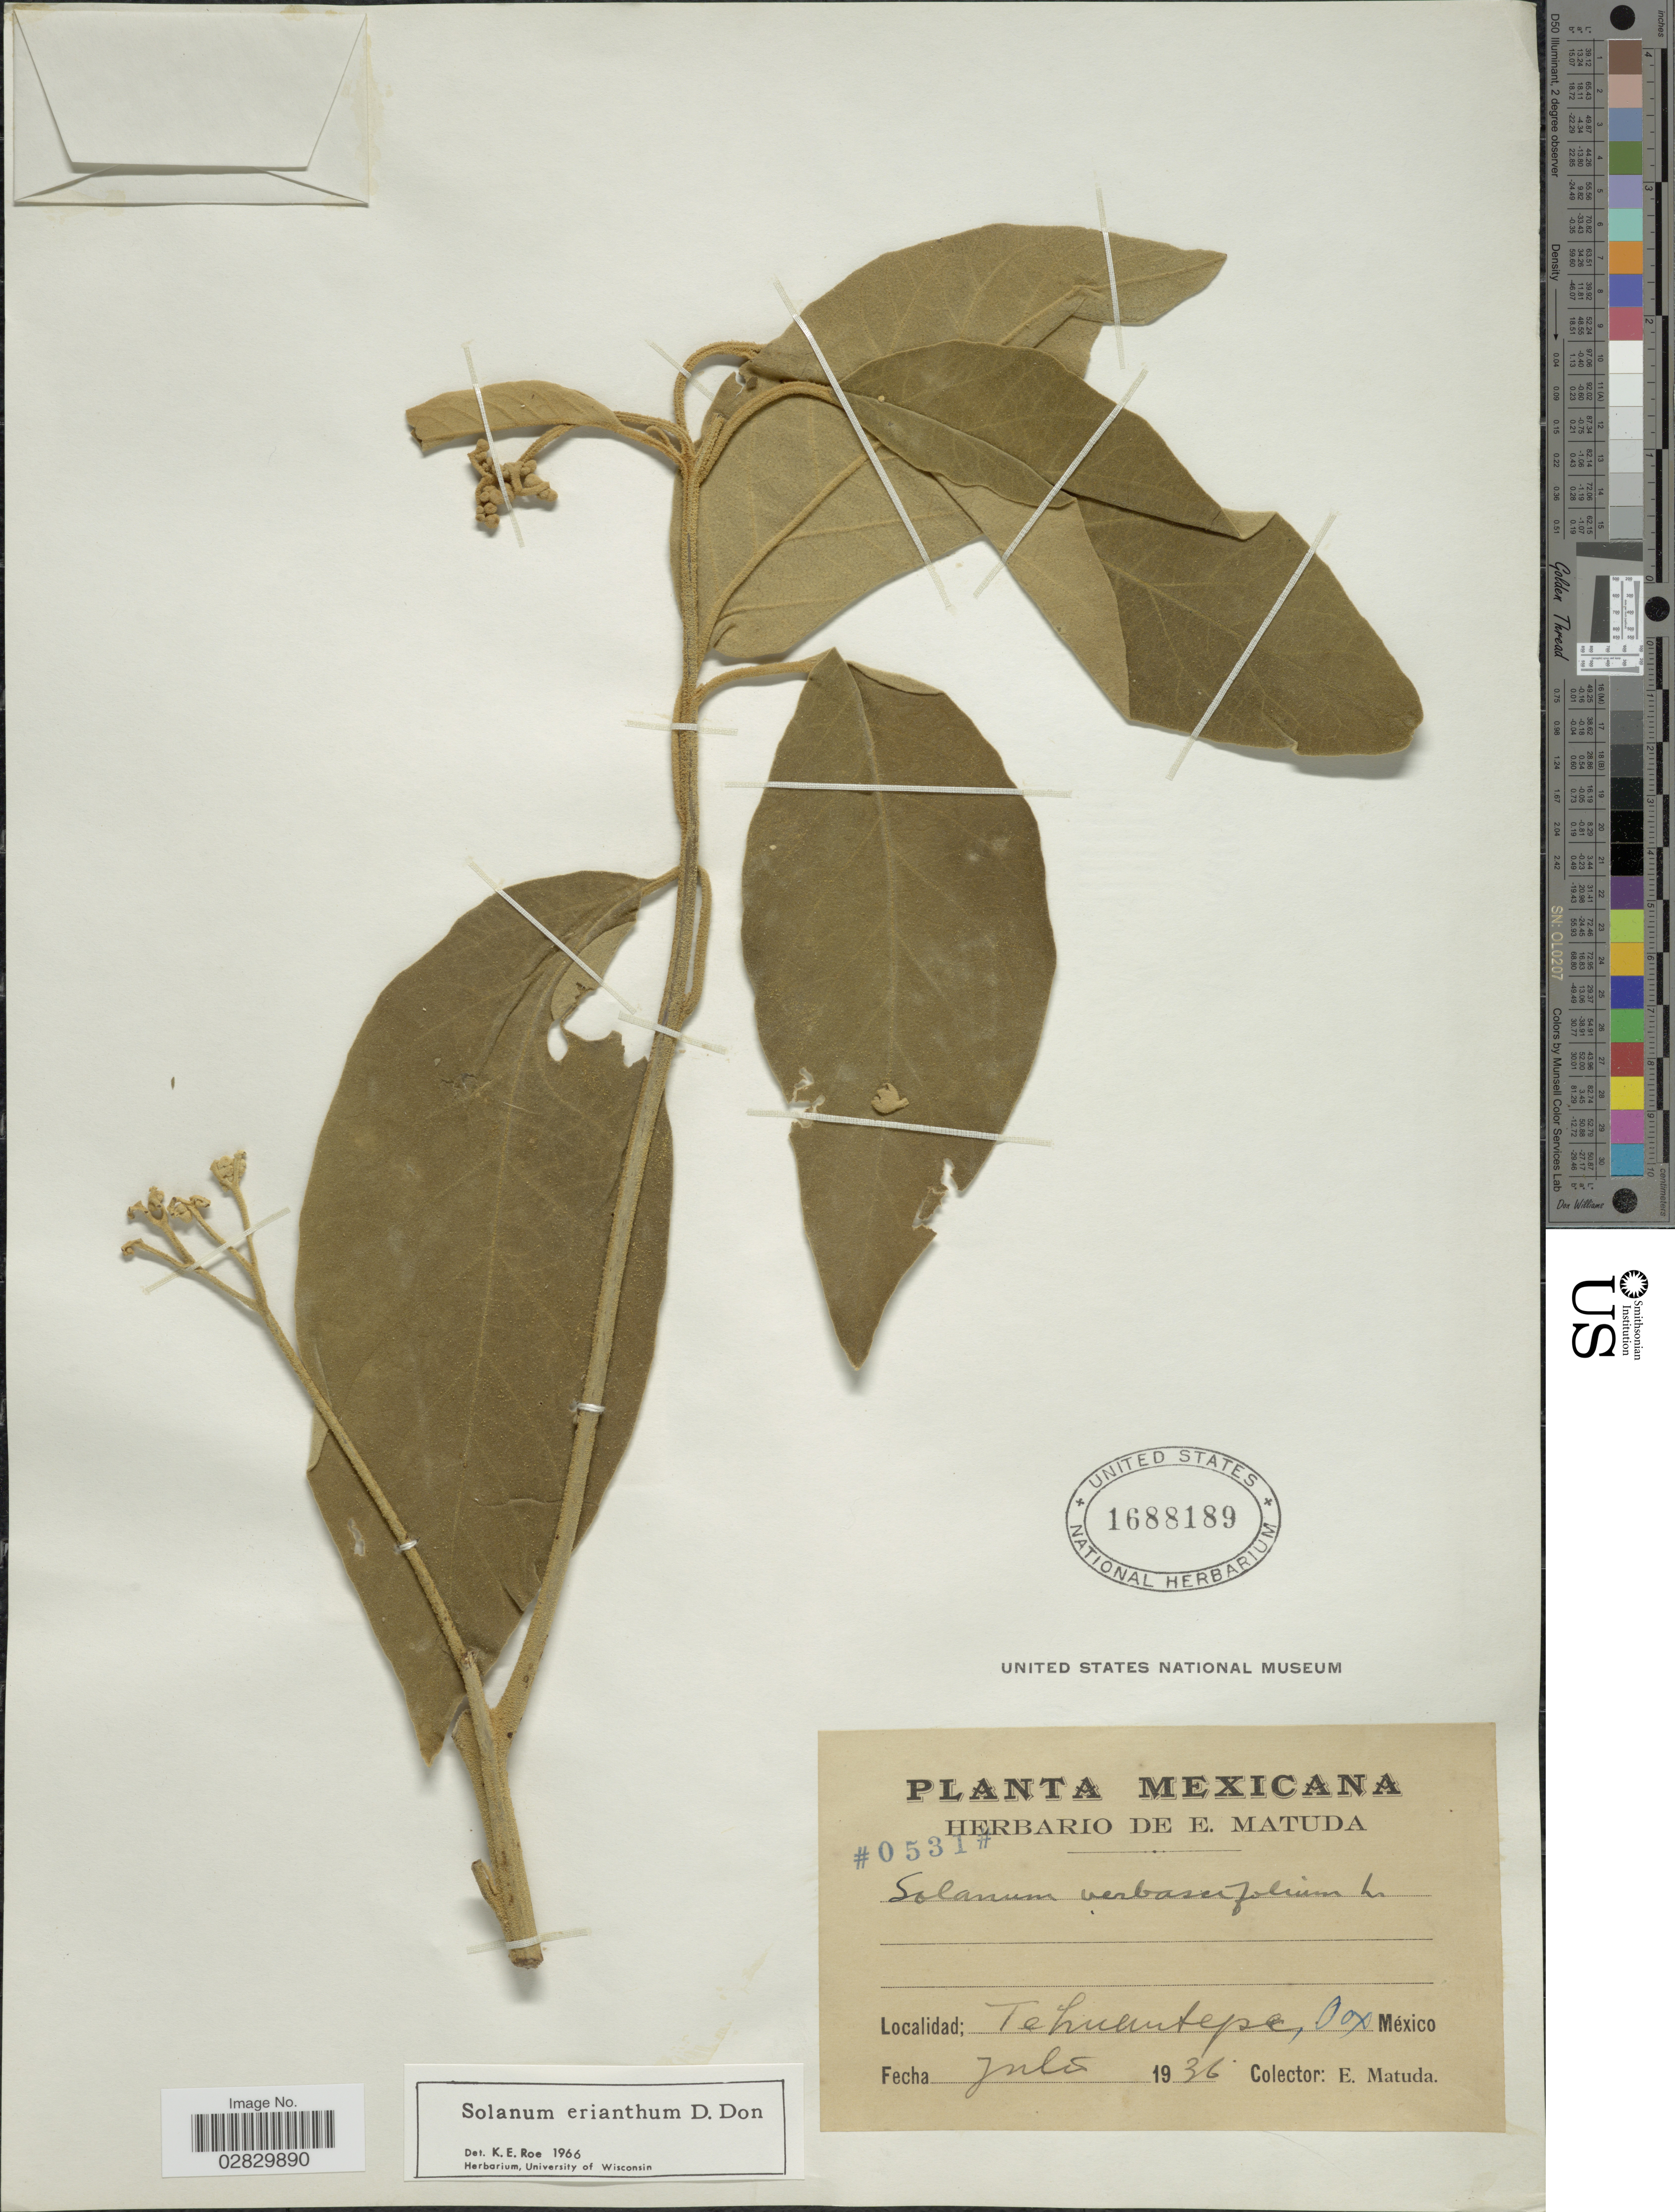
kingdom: Plantae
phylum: Tracheophyta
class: Magnoliopsida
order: Solanales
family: Solanaceae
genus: Solanum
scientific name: Solanum erianthum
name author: D. Don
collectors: E. Matuda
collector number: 0531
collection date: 1936-07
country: Mexico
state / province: Oaxaca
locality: Tehuantepec.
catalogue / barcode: US 1688189